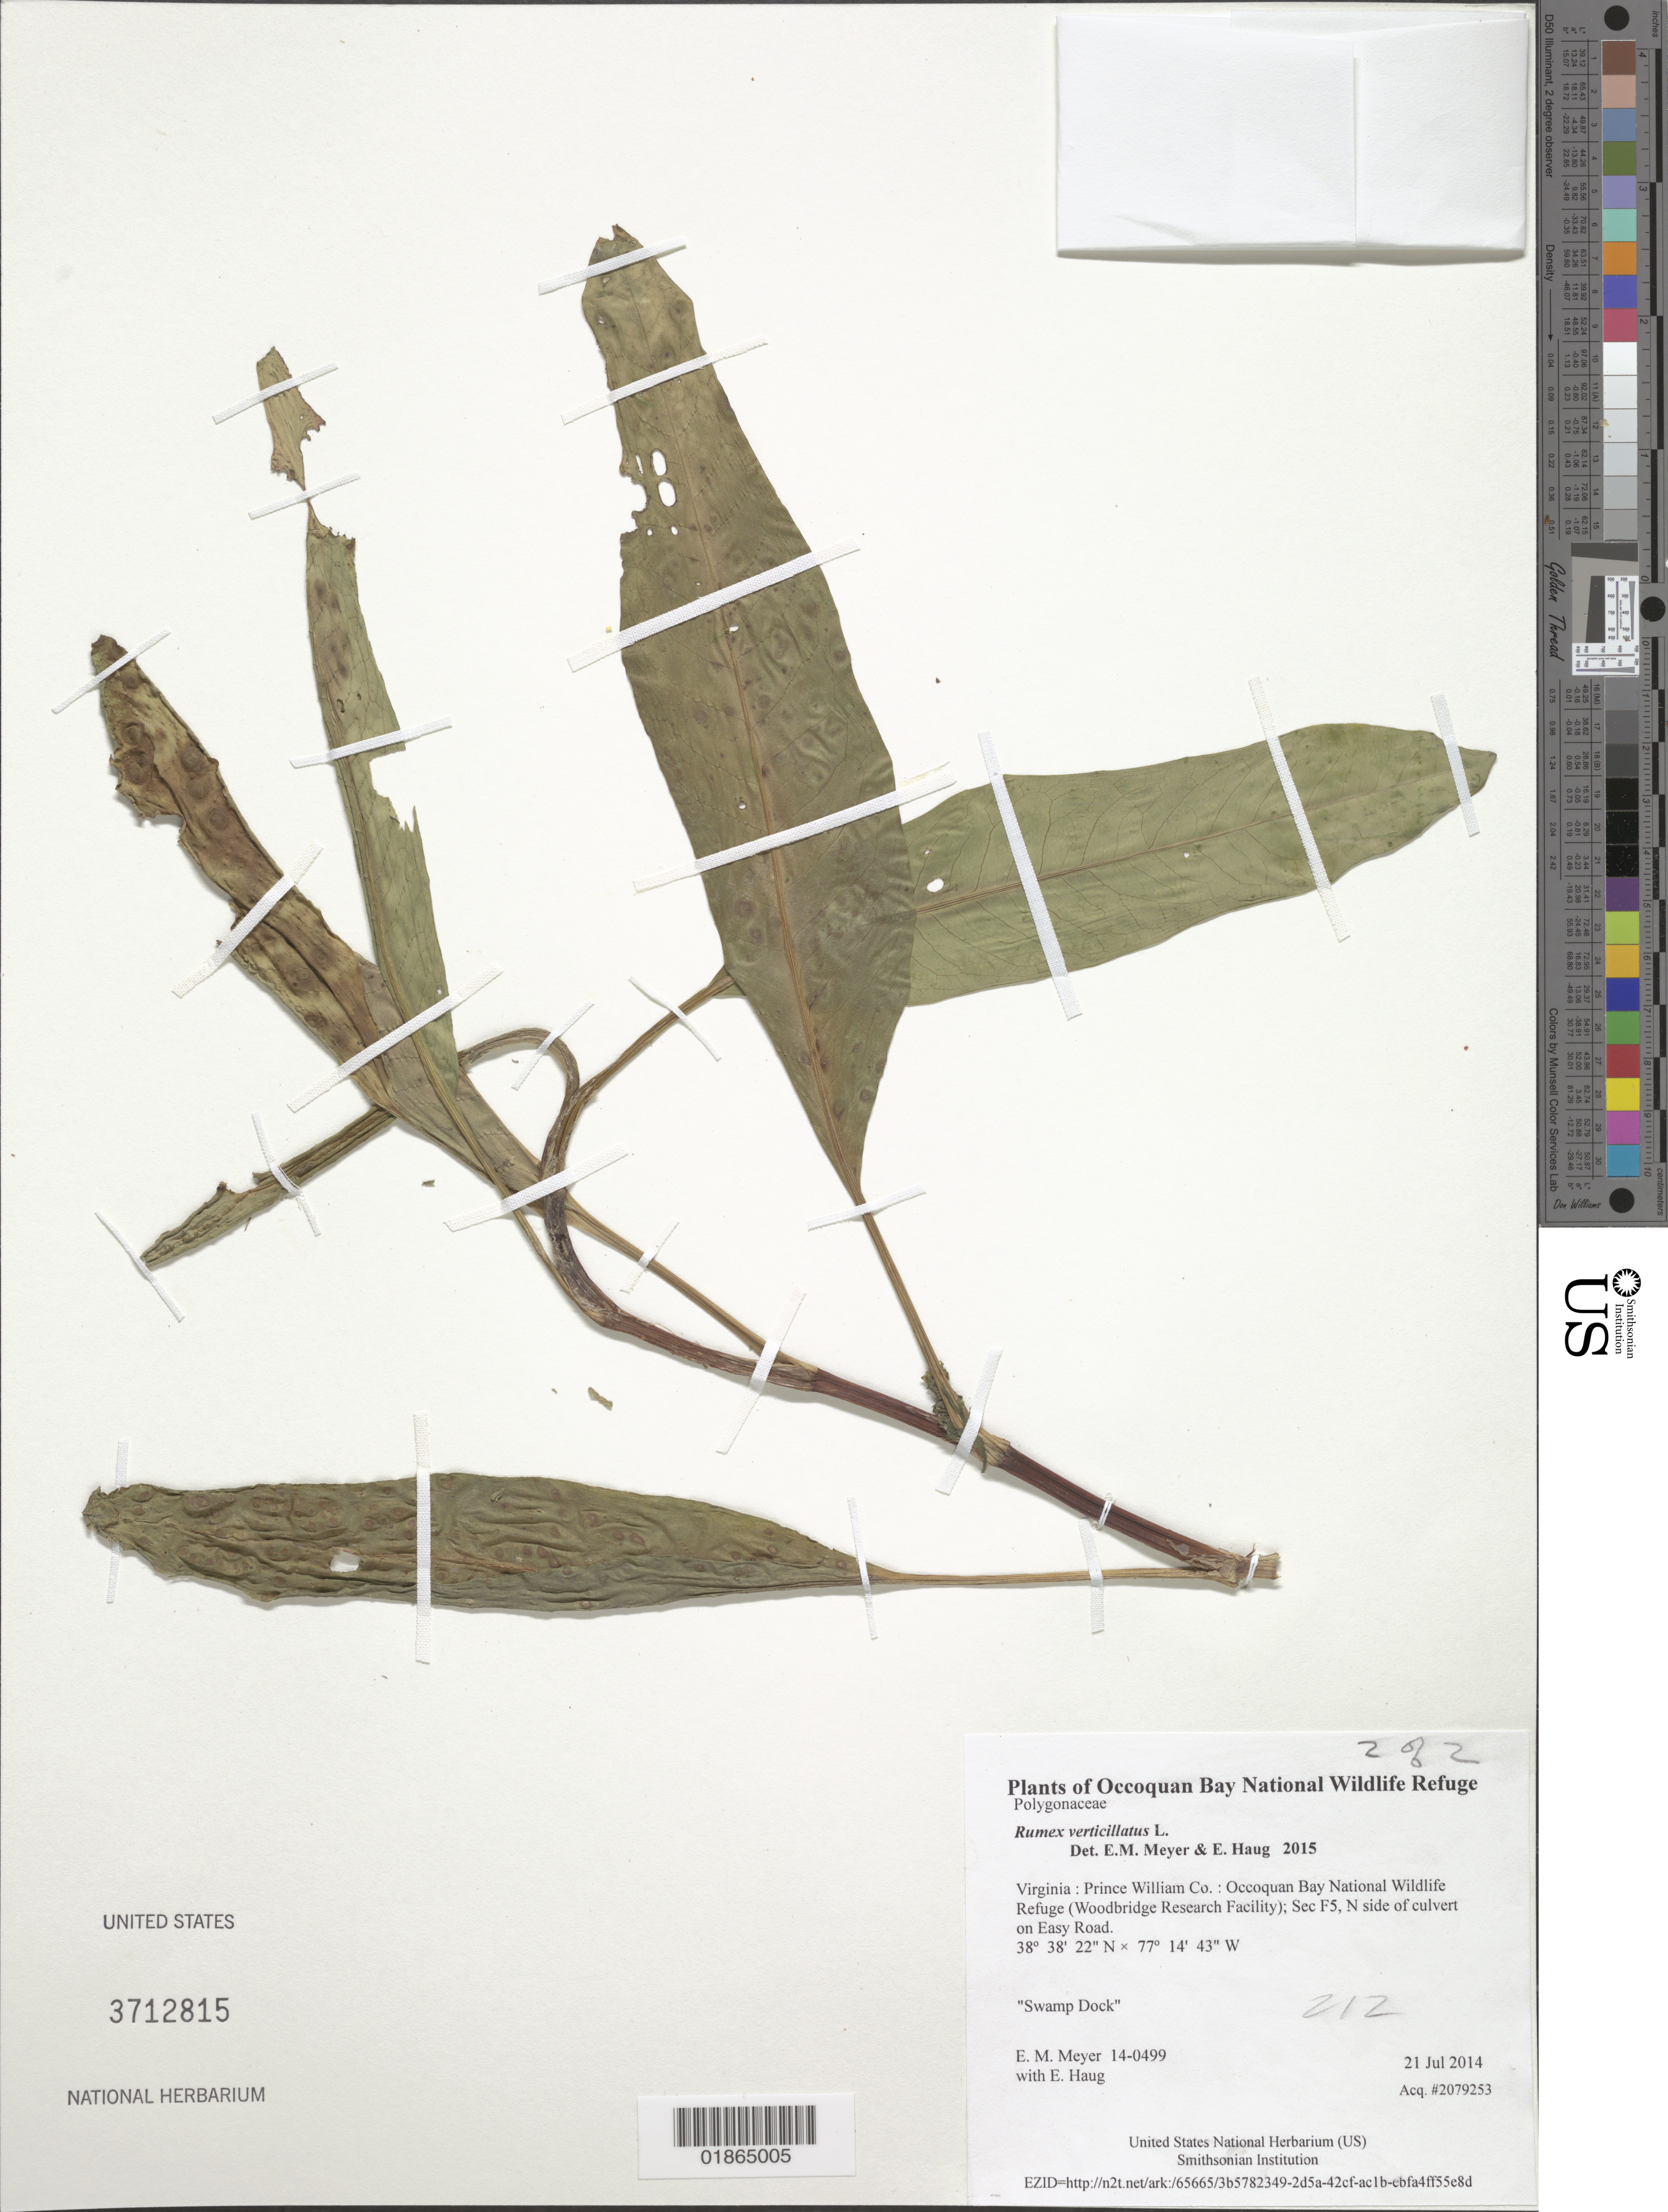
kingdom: Plantae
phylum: Tracheophyta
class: Magnoliopsida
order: Caryophyllales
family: Polygonaceae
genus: Rumex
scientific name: Rumex verticillatus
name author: L.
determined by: Meyer, E. M.; Haug, E.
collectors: E. M. Meyer & E. Haug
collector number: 14-0499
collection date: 2014-07-21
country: United States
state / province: Virginia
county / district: Prince William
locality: Occoquan Bay National Wildlife Refuge (Woodbridge Research Facility); Sec F5, N side of culvert on Easy Road.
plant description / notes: Swamp Dock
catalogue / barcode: US 3712814